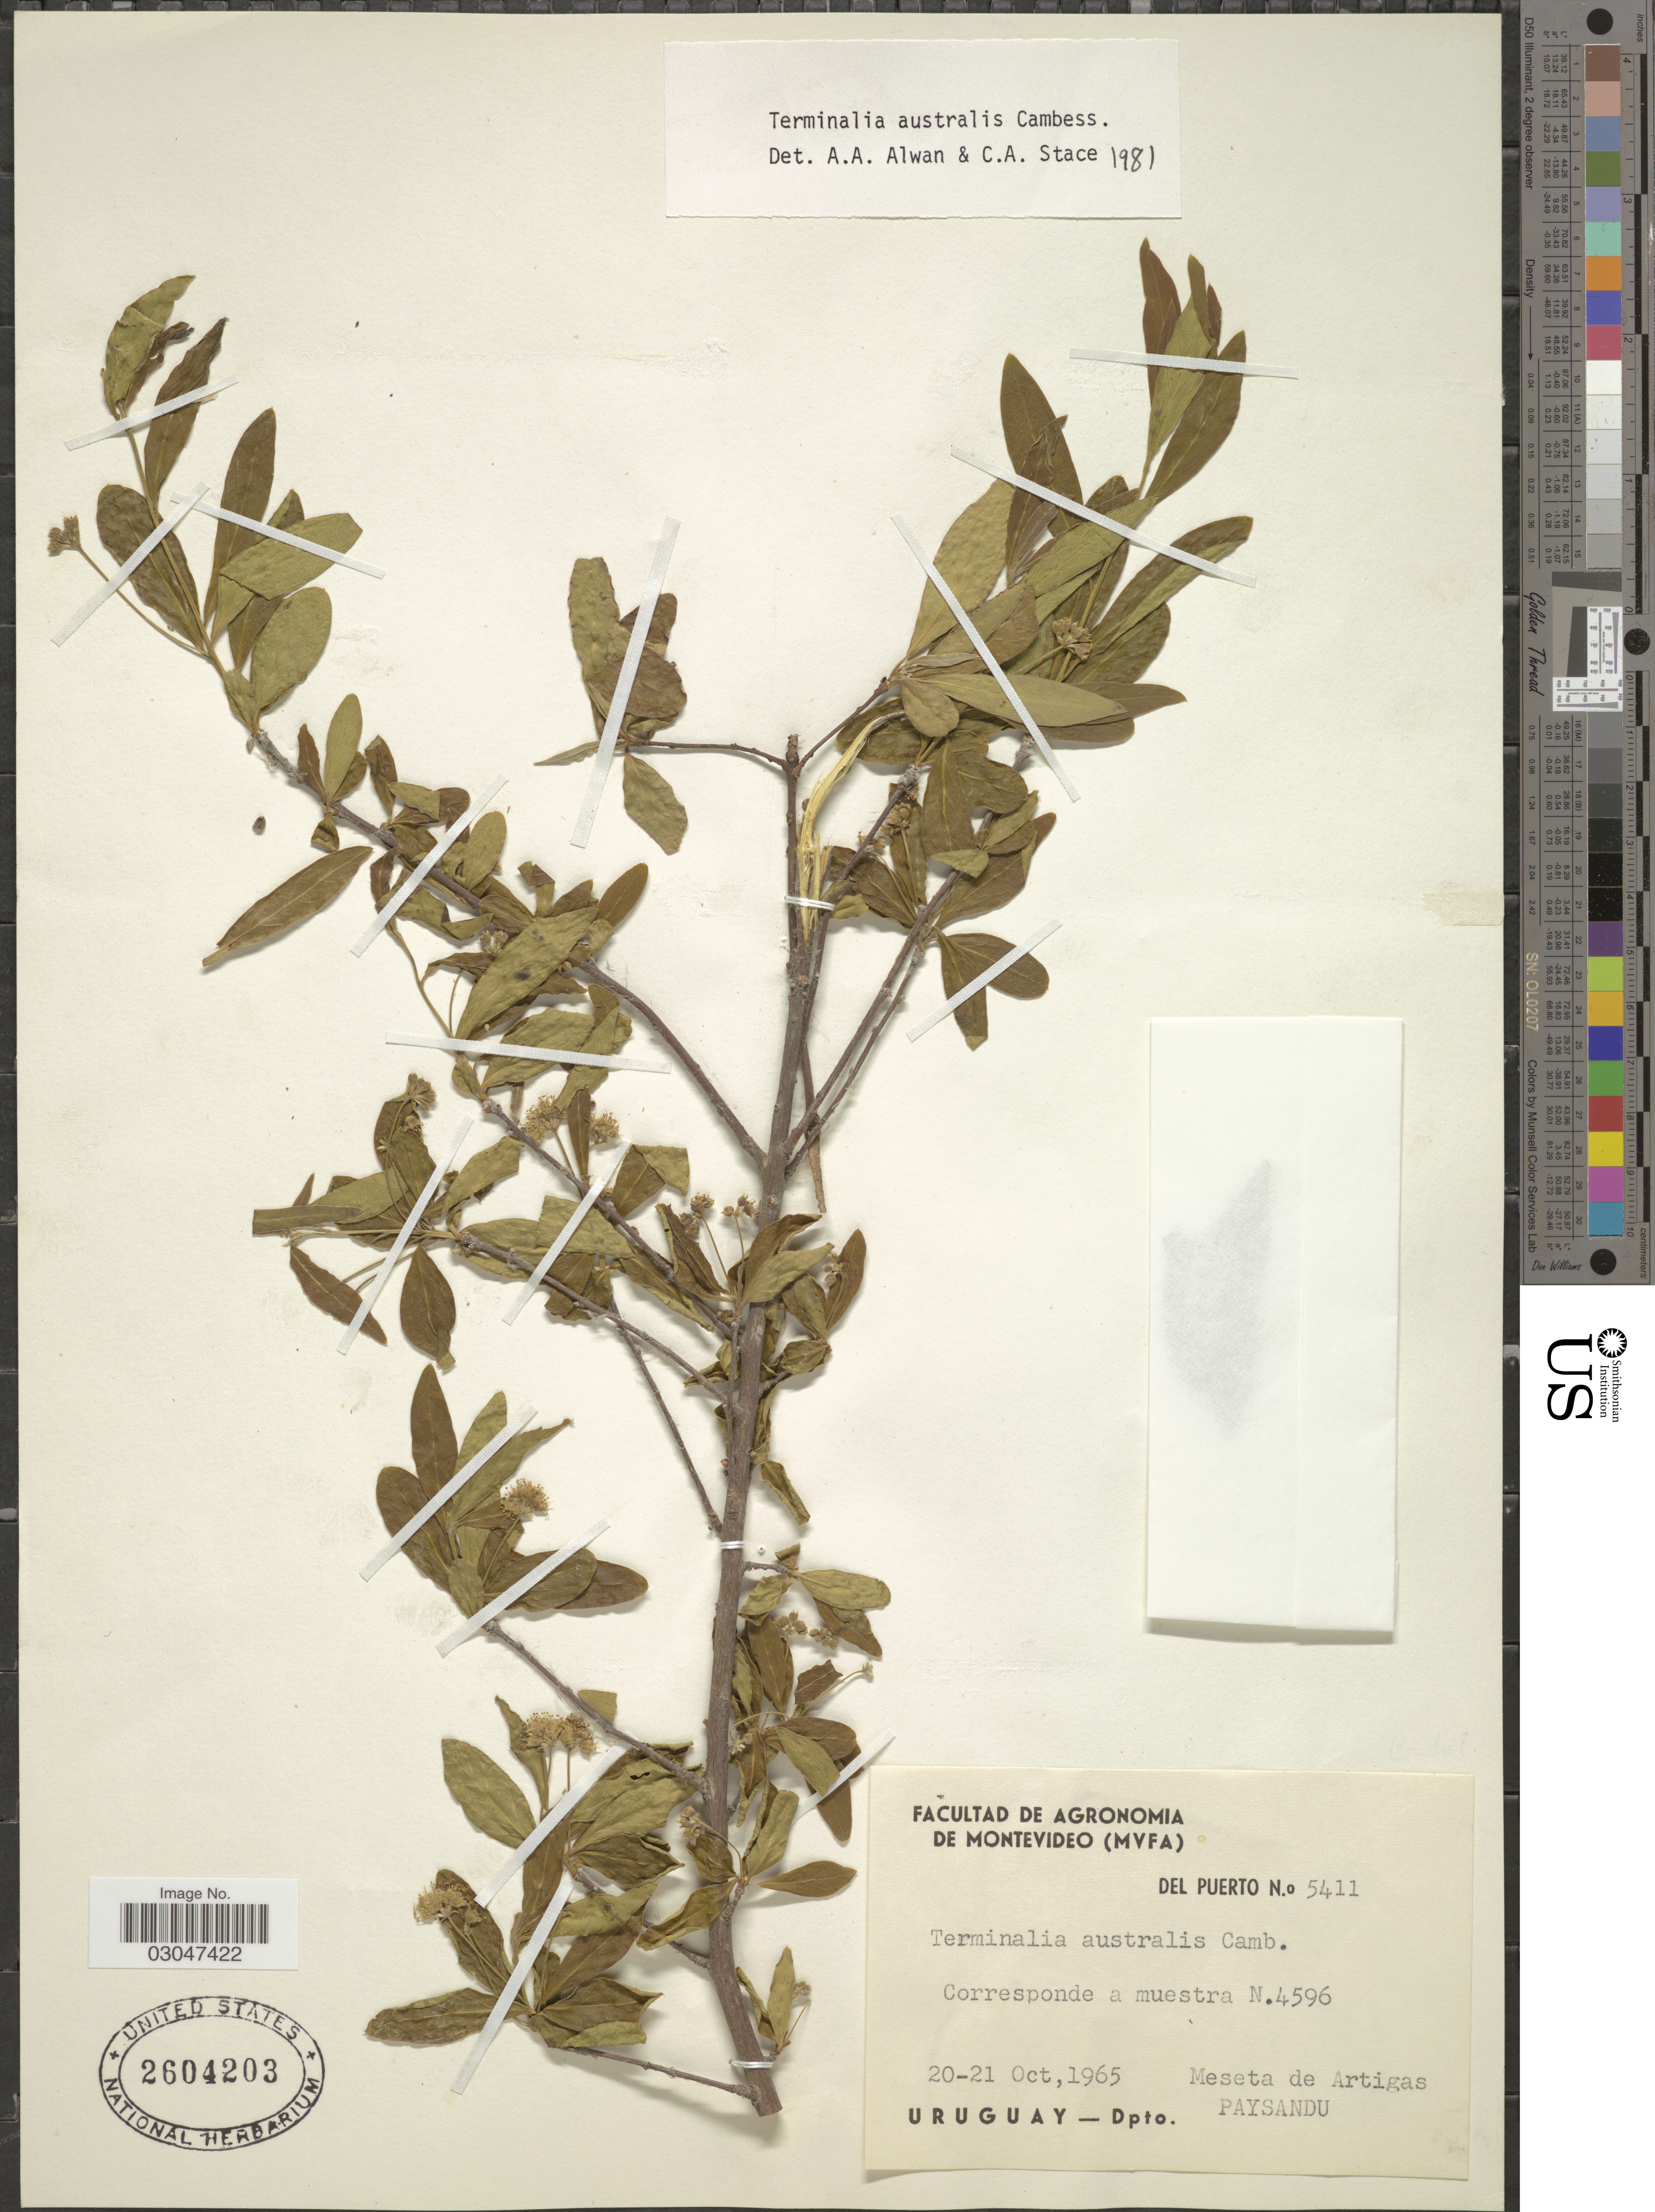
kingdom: Plantae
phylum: Tracheophyta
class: Magnoliopsida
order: Myrtales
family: Combretaceae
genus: Terminalia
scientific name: Terminalia australis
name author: Cambess.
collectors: Del Puerto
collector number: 5411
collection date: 1965-10-20/1965-10-21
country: Uruguay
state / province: Paysandu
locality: Meseta de Artigas, Dpto. Paysandu.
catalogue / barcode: US 2604203